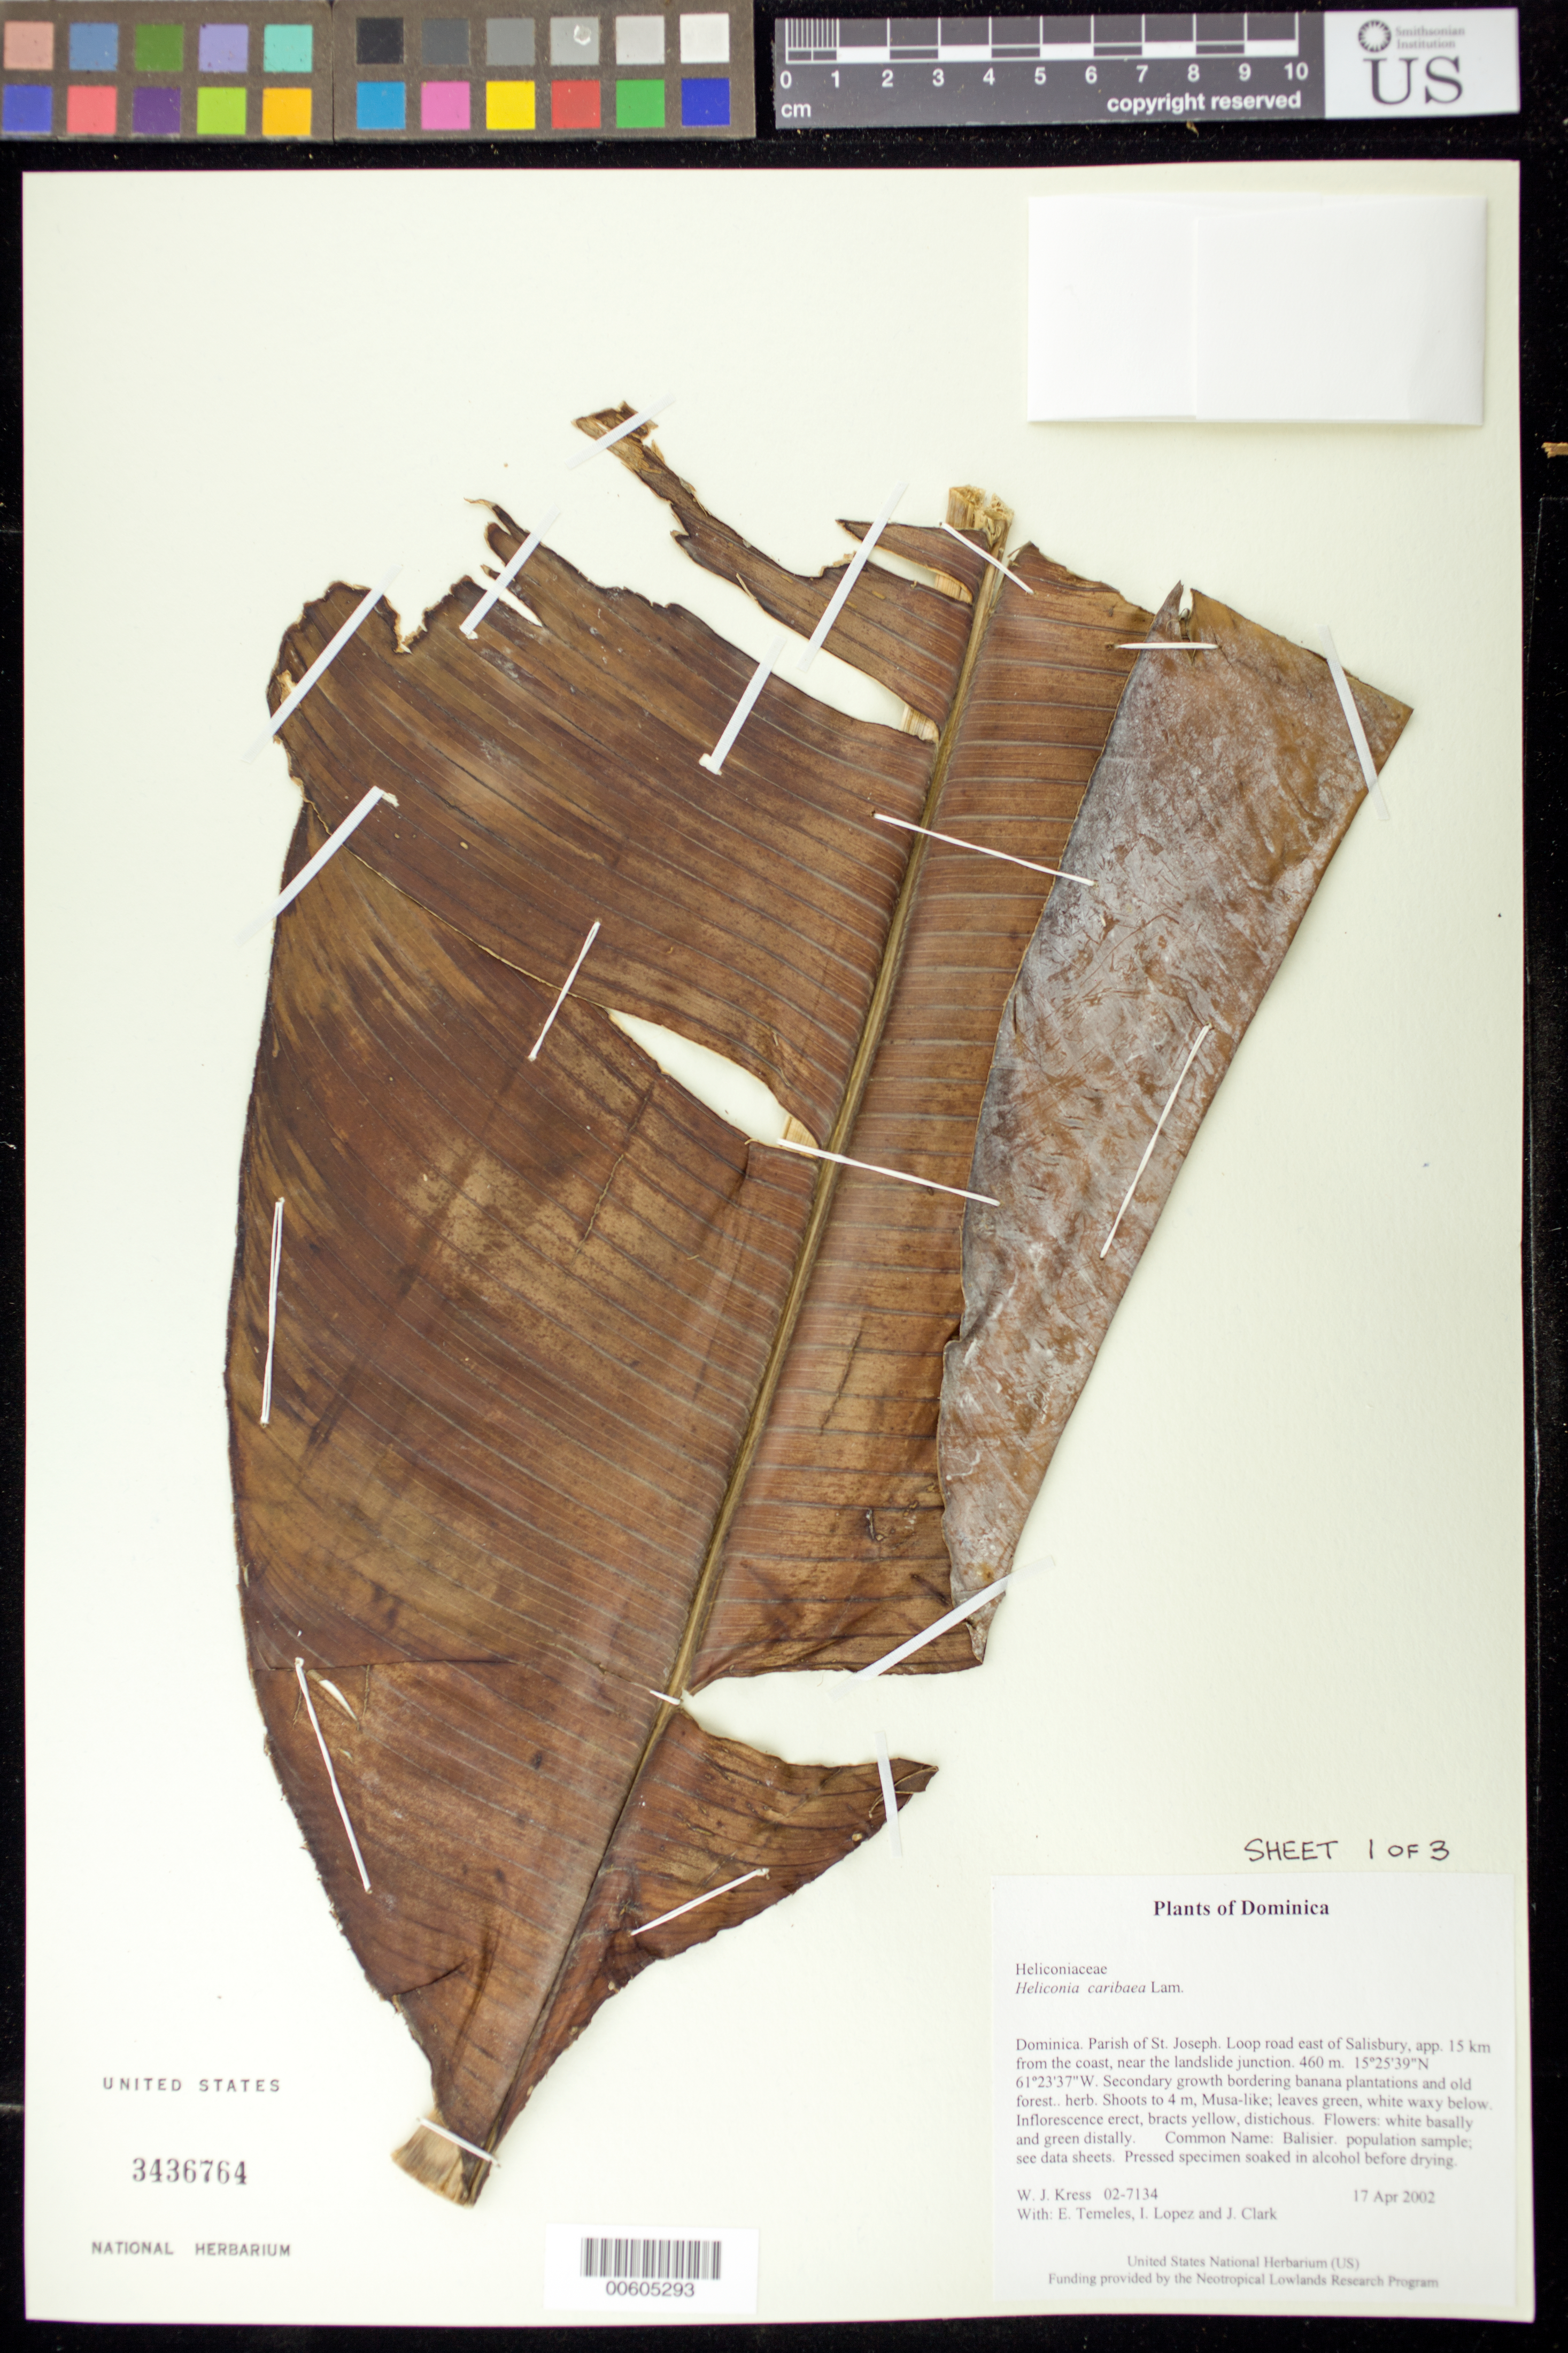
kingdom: Plantae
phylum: Tracheophyta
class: Liliopsida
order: Zingiberales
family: Heliconiaceae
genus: Heliconia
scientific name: Heliconia caribaea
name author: Lam.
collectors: W. J. Kress, E. Temeles, J. L. Clark & I. C. Lopez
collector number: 02-7134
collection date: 2002-04-17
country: Dominica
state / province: St. Joseph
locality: Loop road east of Salisbury, app. 15 km from the coast, near the landslide junction.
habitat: Secondary growth bordering banana plantations and old forest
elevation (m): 460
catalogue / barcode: US 3436764